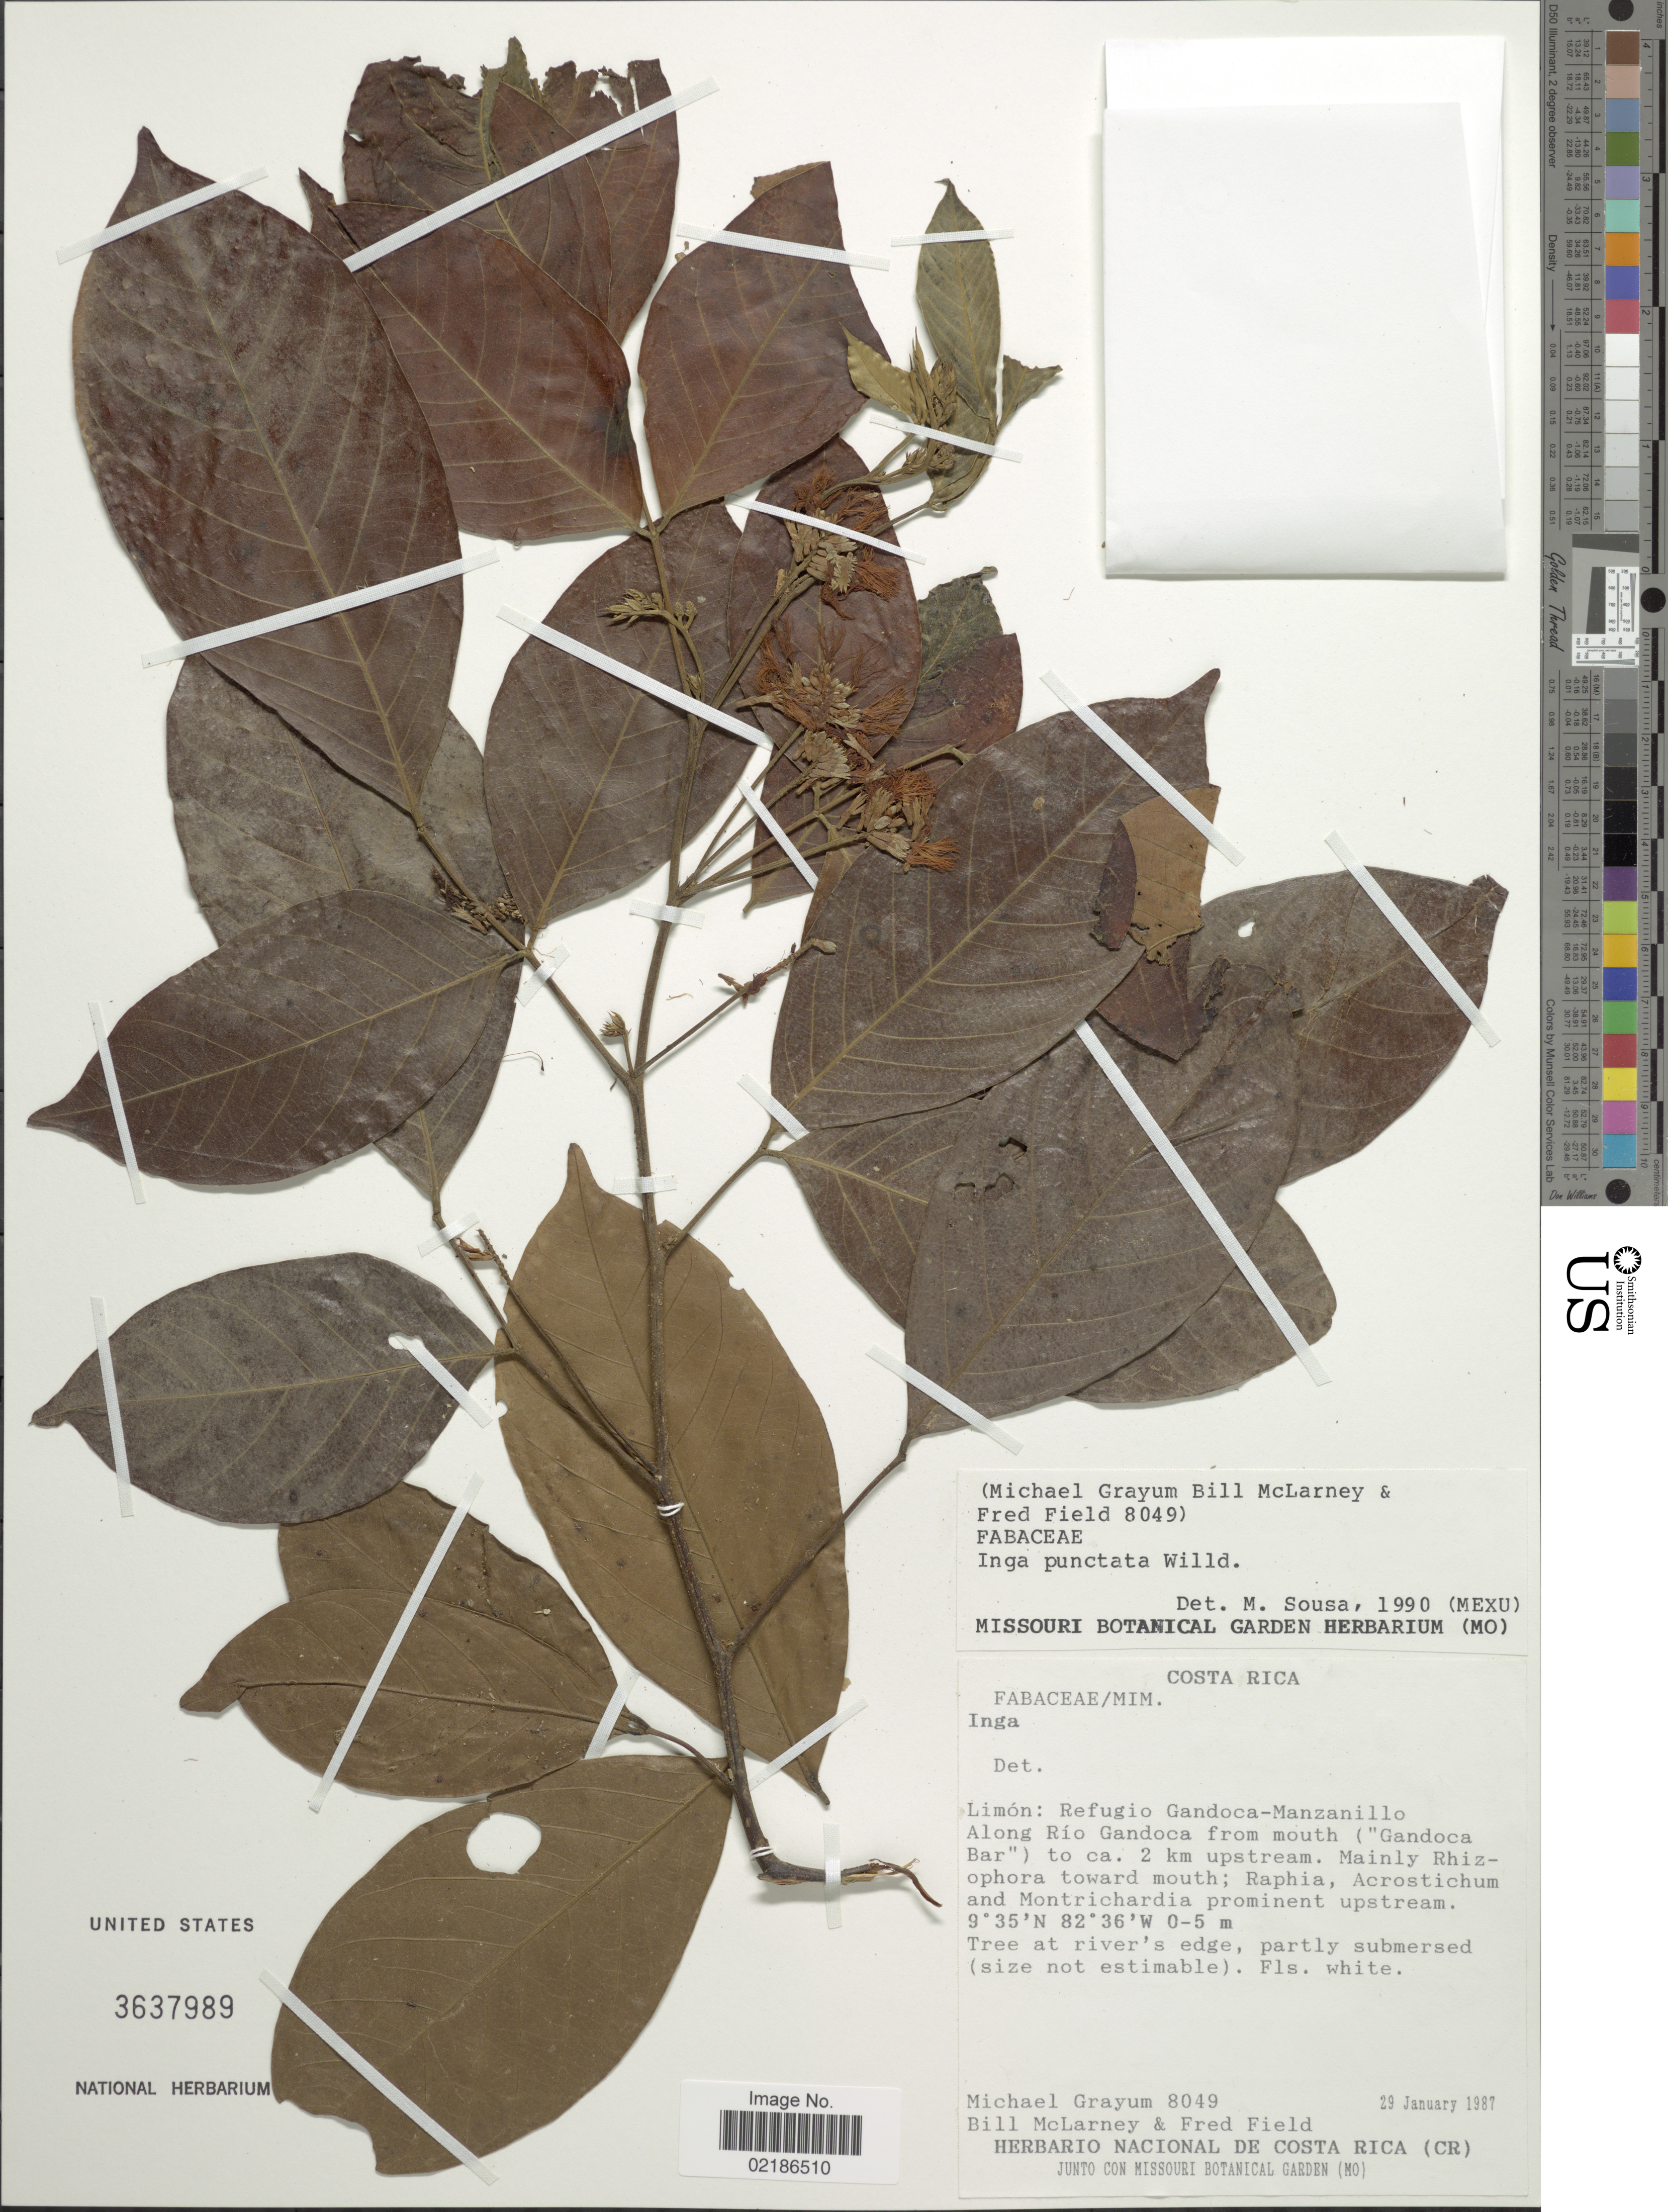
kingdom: Plantae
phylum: Tracheophyta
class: Magnoliopsida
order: Fabales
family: Fabaceae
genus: Inga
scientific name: Inga punctata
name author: Willd.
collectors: M. H. Grayum, B. McLarney & F. Field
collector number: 8049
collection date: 1987-01-29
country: Costa Rica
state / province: Limón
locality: Refugio Gandoca-Manzanillo, along Rio Gandoca from mouth (Gandoca Bar) to ca 2 km upstream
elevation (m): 0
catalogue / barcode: US 3637989